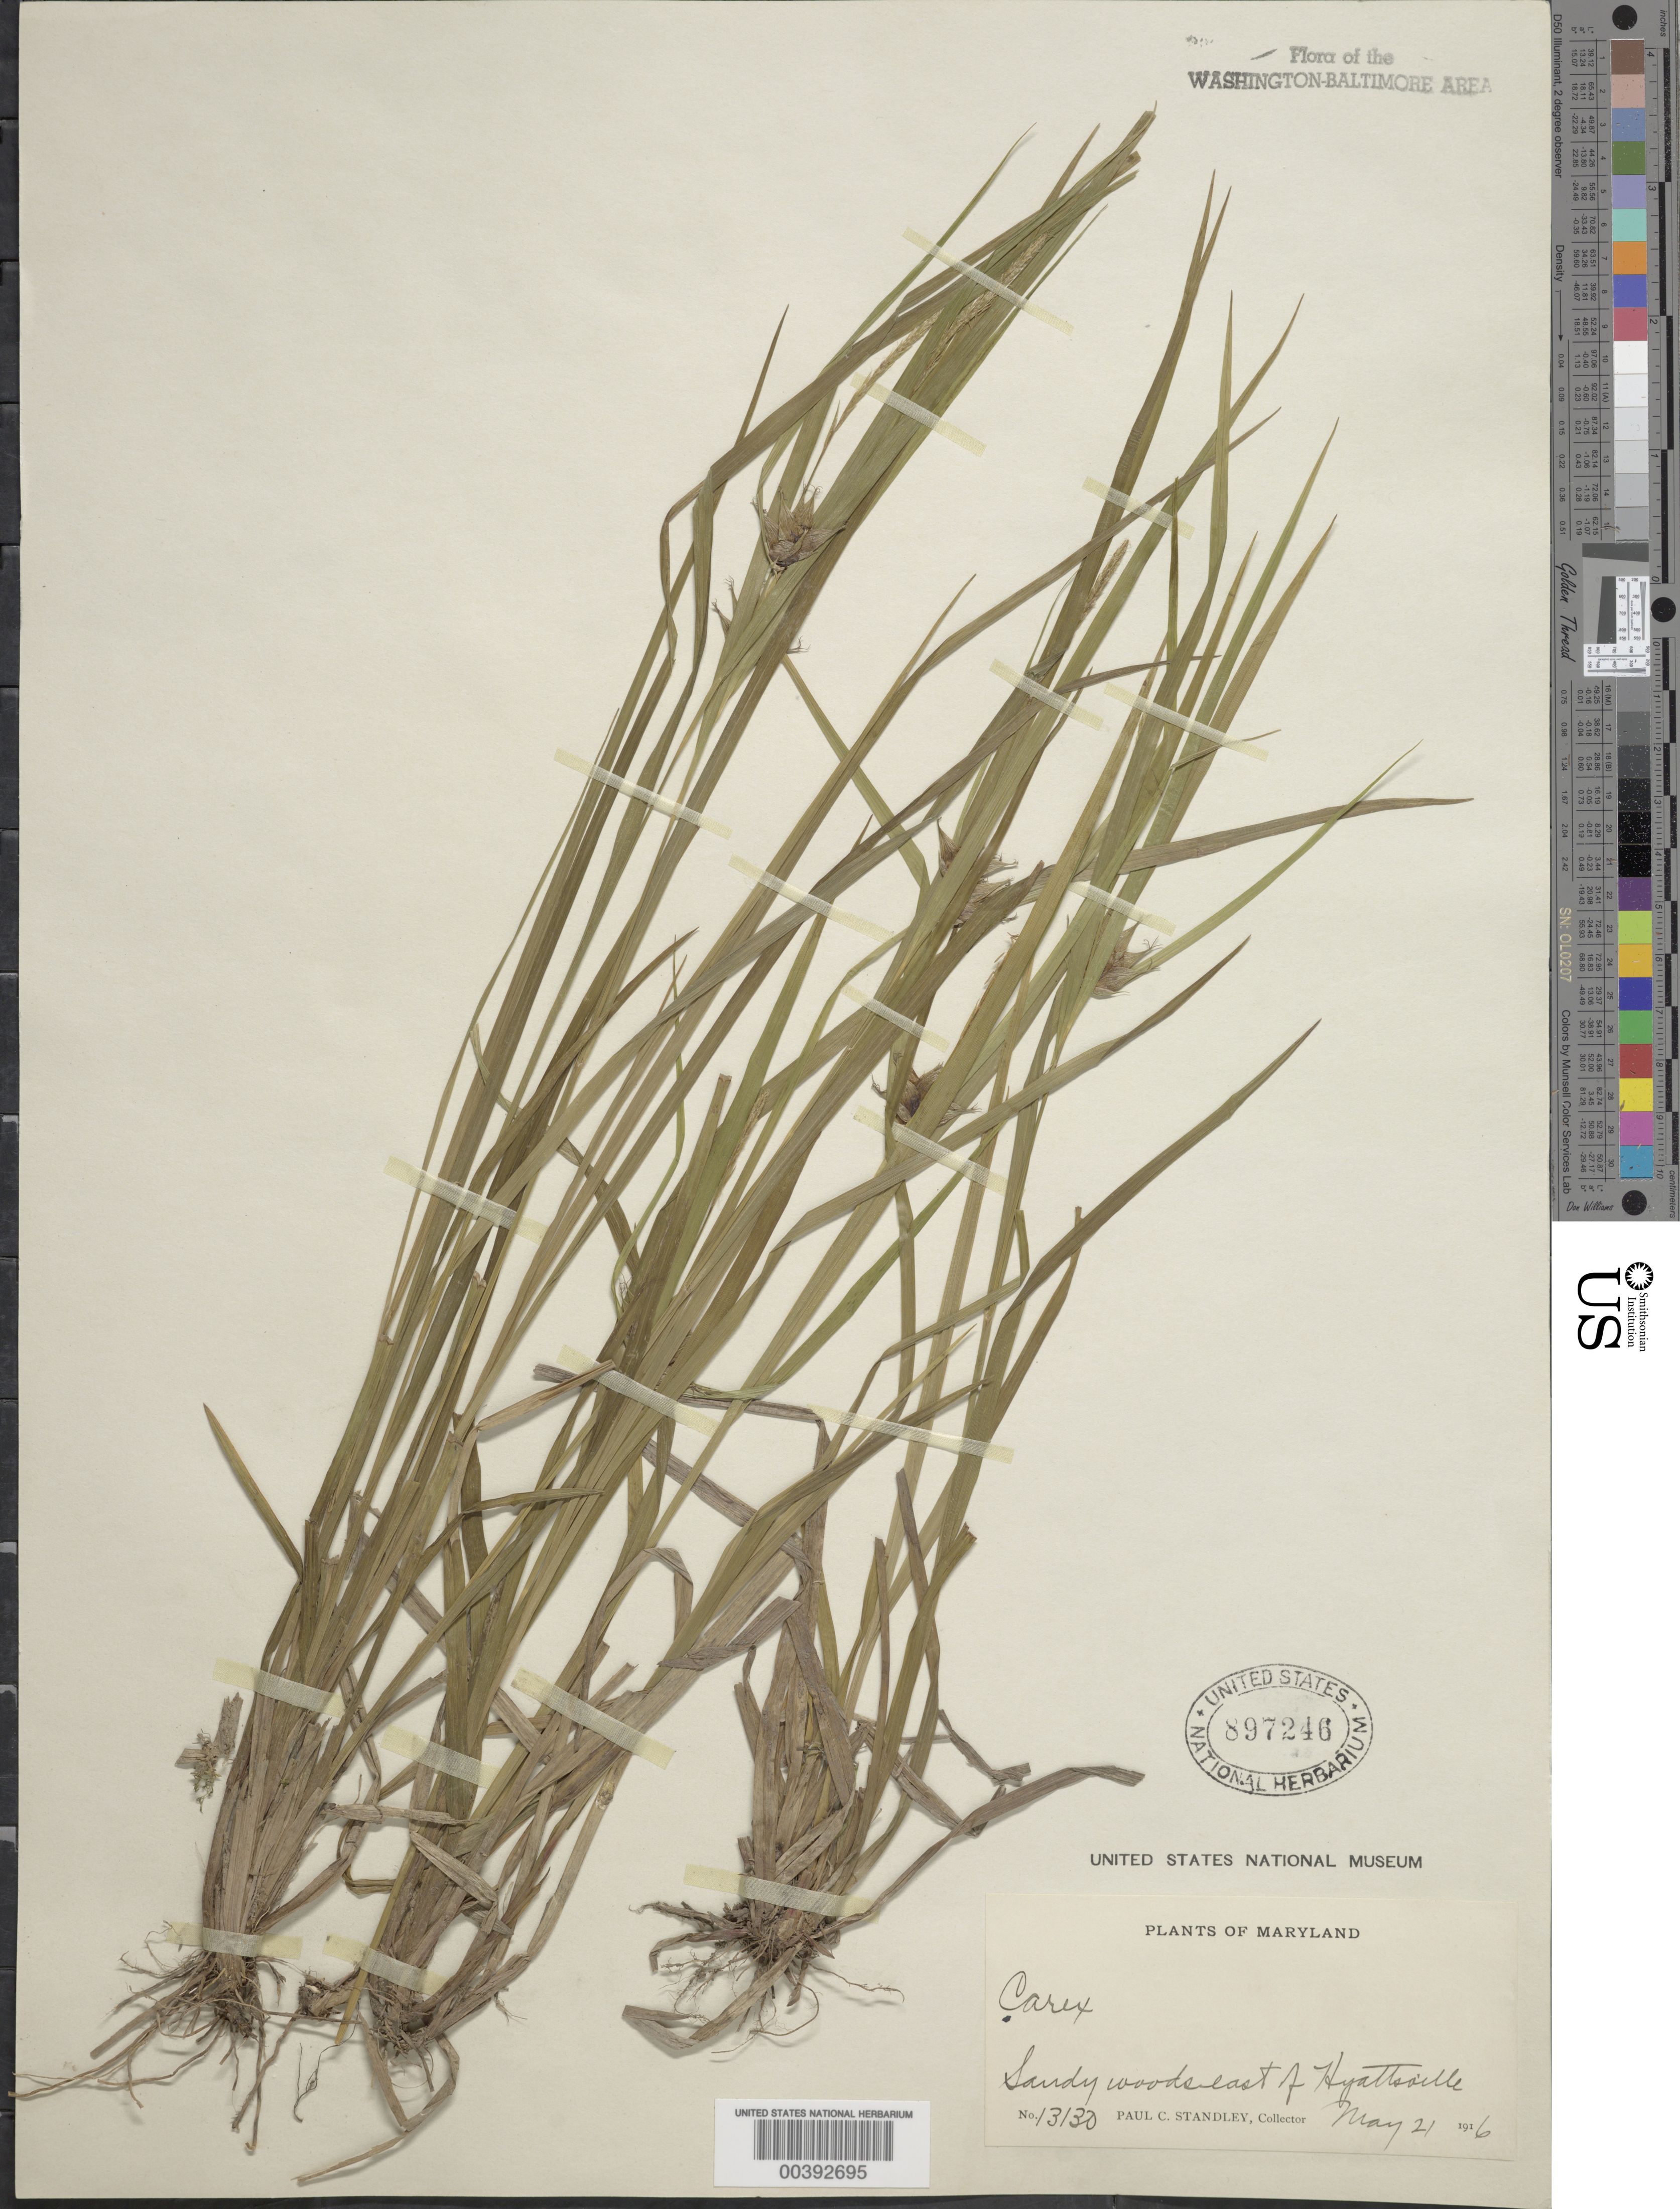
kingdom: Plantae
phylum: Tracheophyta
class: Liliopsida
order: Poales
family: Cyperaceae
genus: Carex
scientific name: Carex intumescens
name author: Rudge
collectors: P. C. Standley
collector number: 13130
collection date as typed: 21 May 1916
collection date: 1916-05-21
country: United States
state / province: Maryland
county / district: Prince George's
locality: East of Hyattsville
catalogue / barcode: US 897246